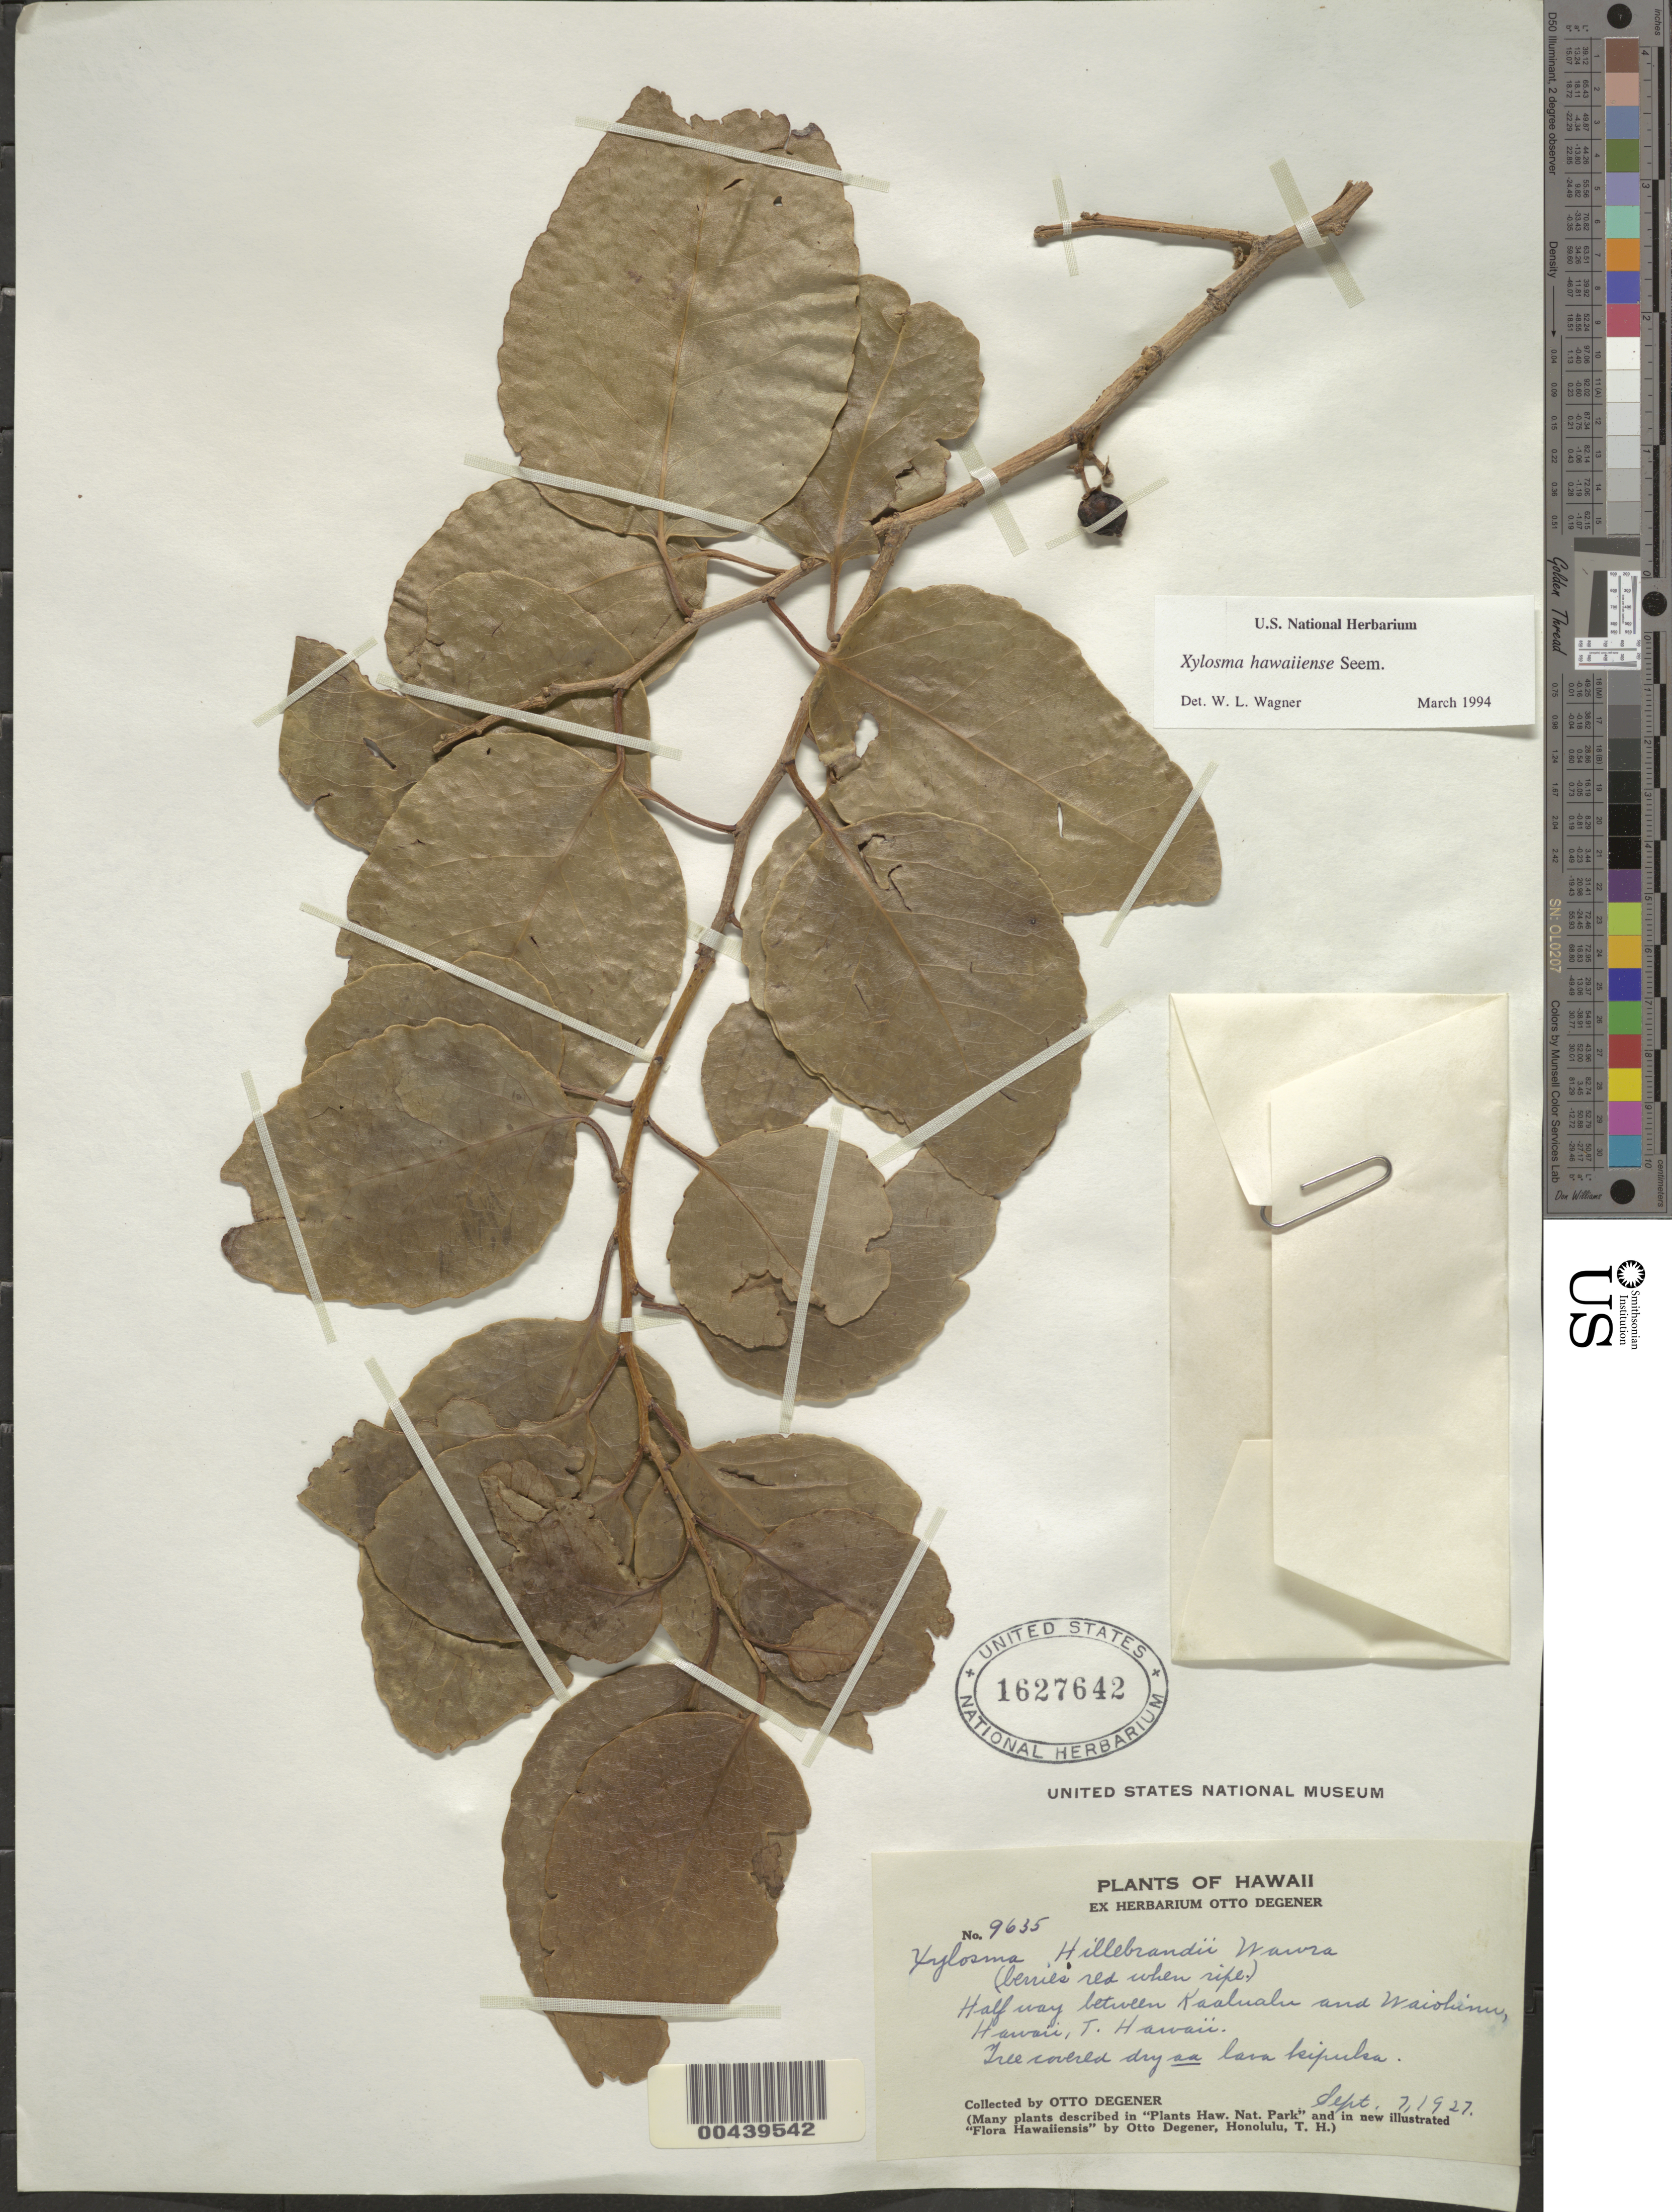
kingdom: Plantae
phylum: Tracheophyta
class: Magnoliopsida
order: Malpighiales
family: Salicaceae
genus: Xylosma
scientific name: Xylosma hawaiensis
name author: Seem.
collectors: O. Degener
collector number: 9635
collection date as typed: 7 Sep 1927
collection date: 1927-09-07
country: United States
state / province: Hawaii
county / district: Hawaii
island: Hawaii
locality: Halfway between Kaalualu and Waiohinu, dry aa lava kipuka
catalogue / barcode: US 1627642